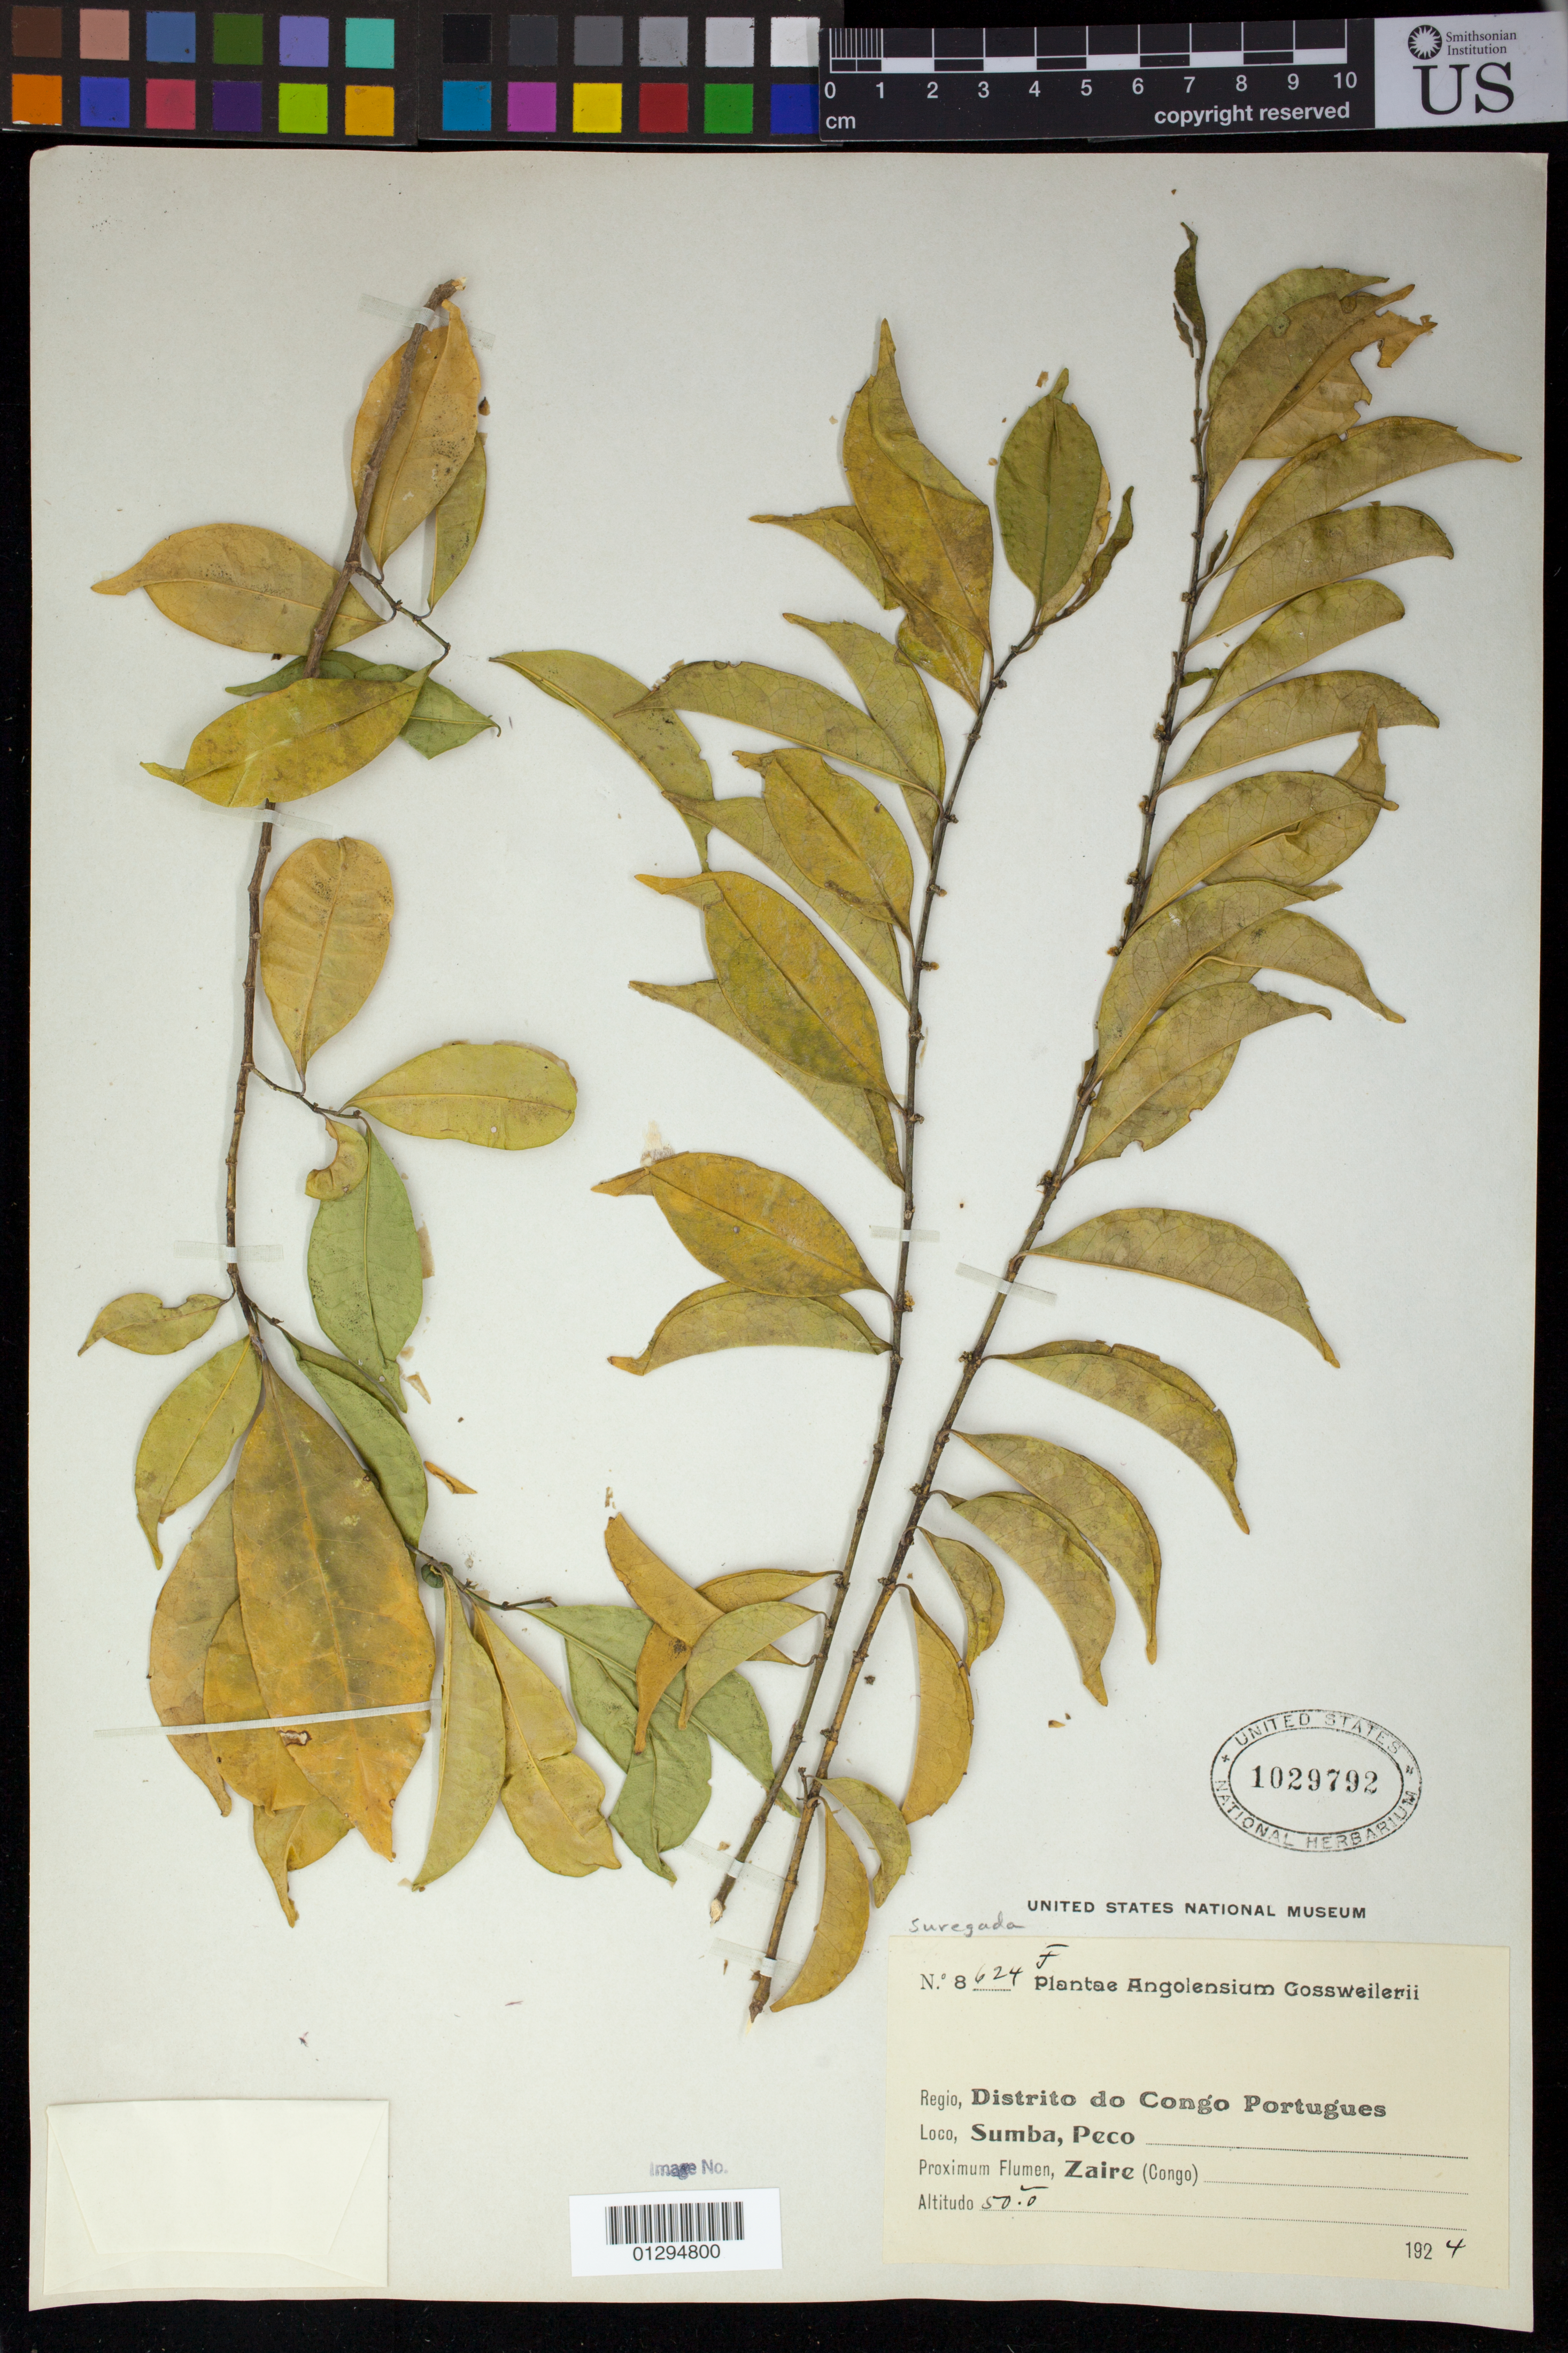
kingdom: Plantae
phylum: Tracheophyta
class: Magnoliopsida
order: Malpighiales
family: Euphorbiaceae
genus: Suregada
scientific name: Suregada sp.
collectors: -. Gossweiler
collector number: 8624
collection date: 1924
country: Angola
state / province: Zaire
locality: Distrito do Congo Portugues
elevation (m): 50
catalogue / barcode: US 1029792